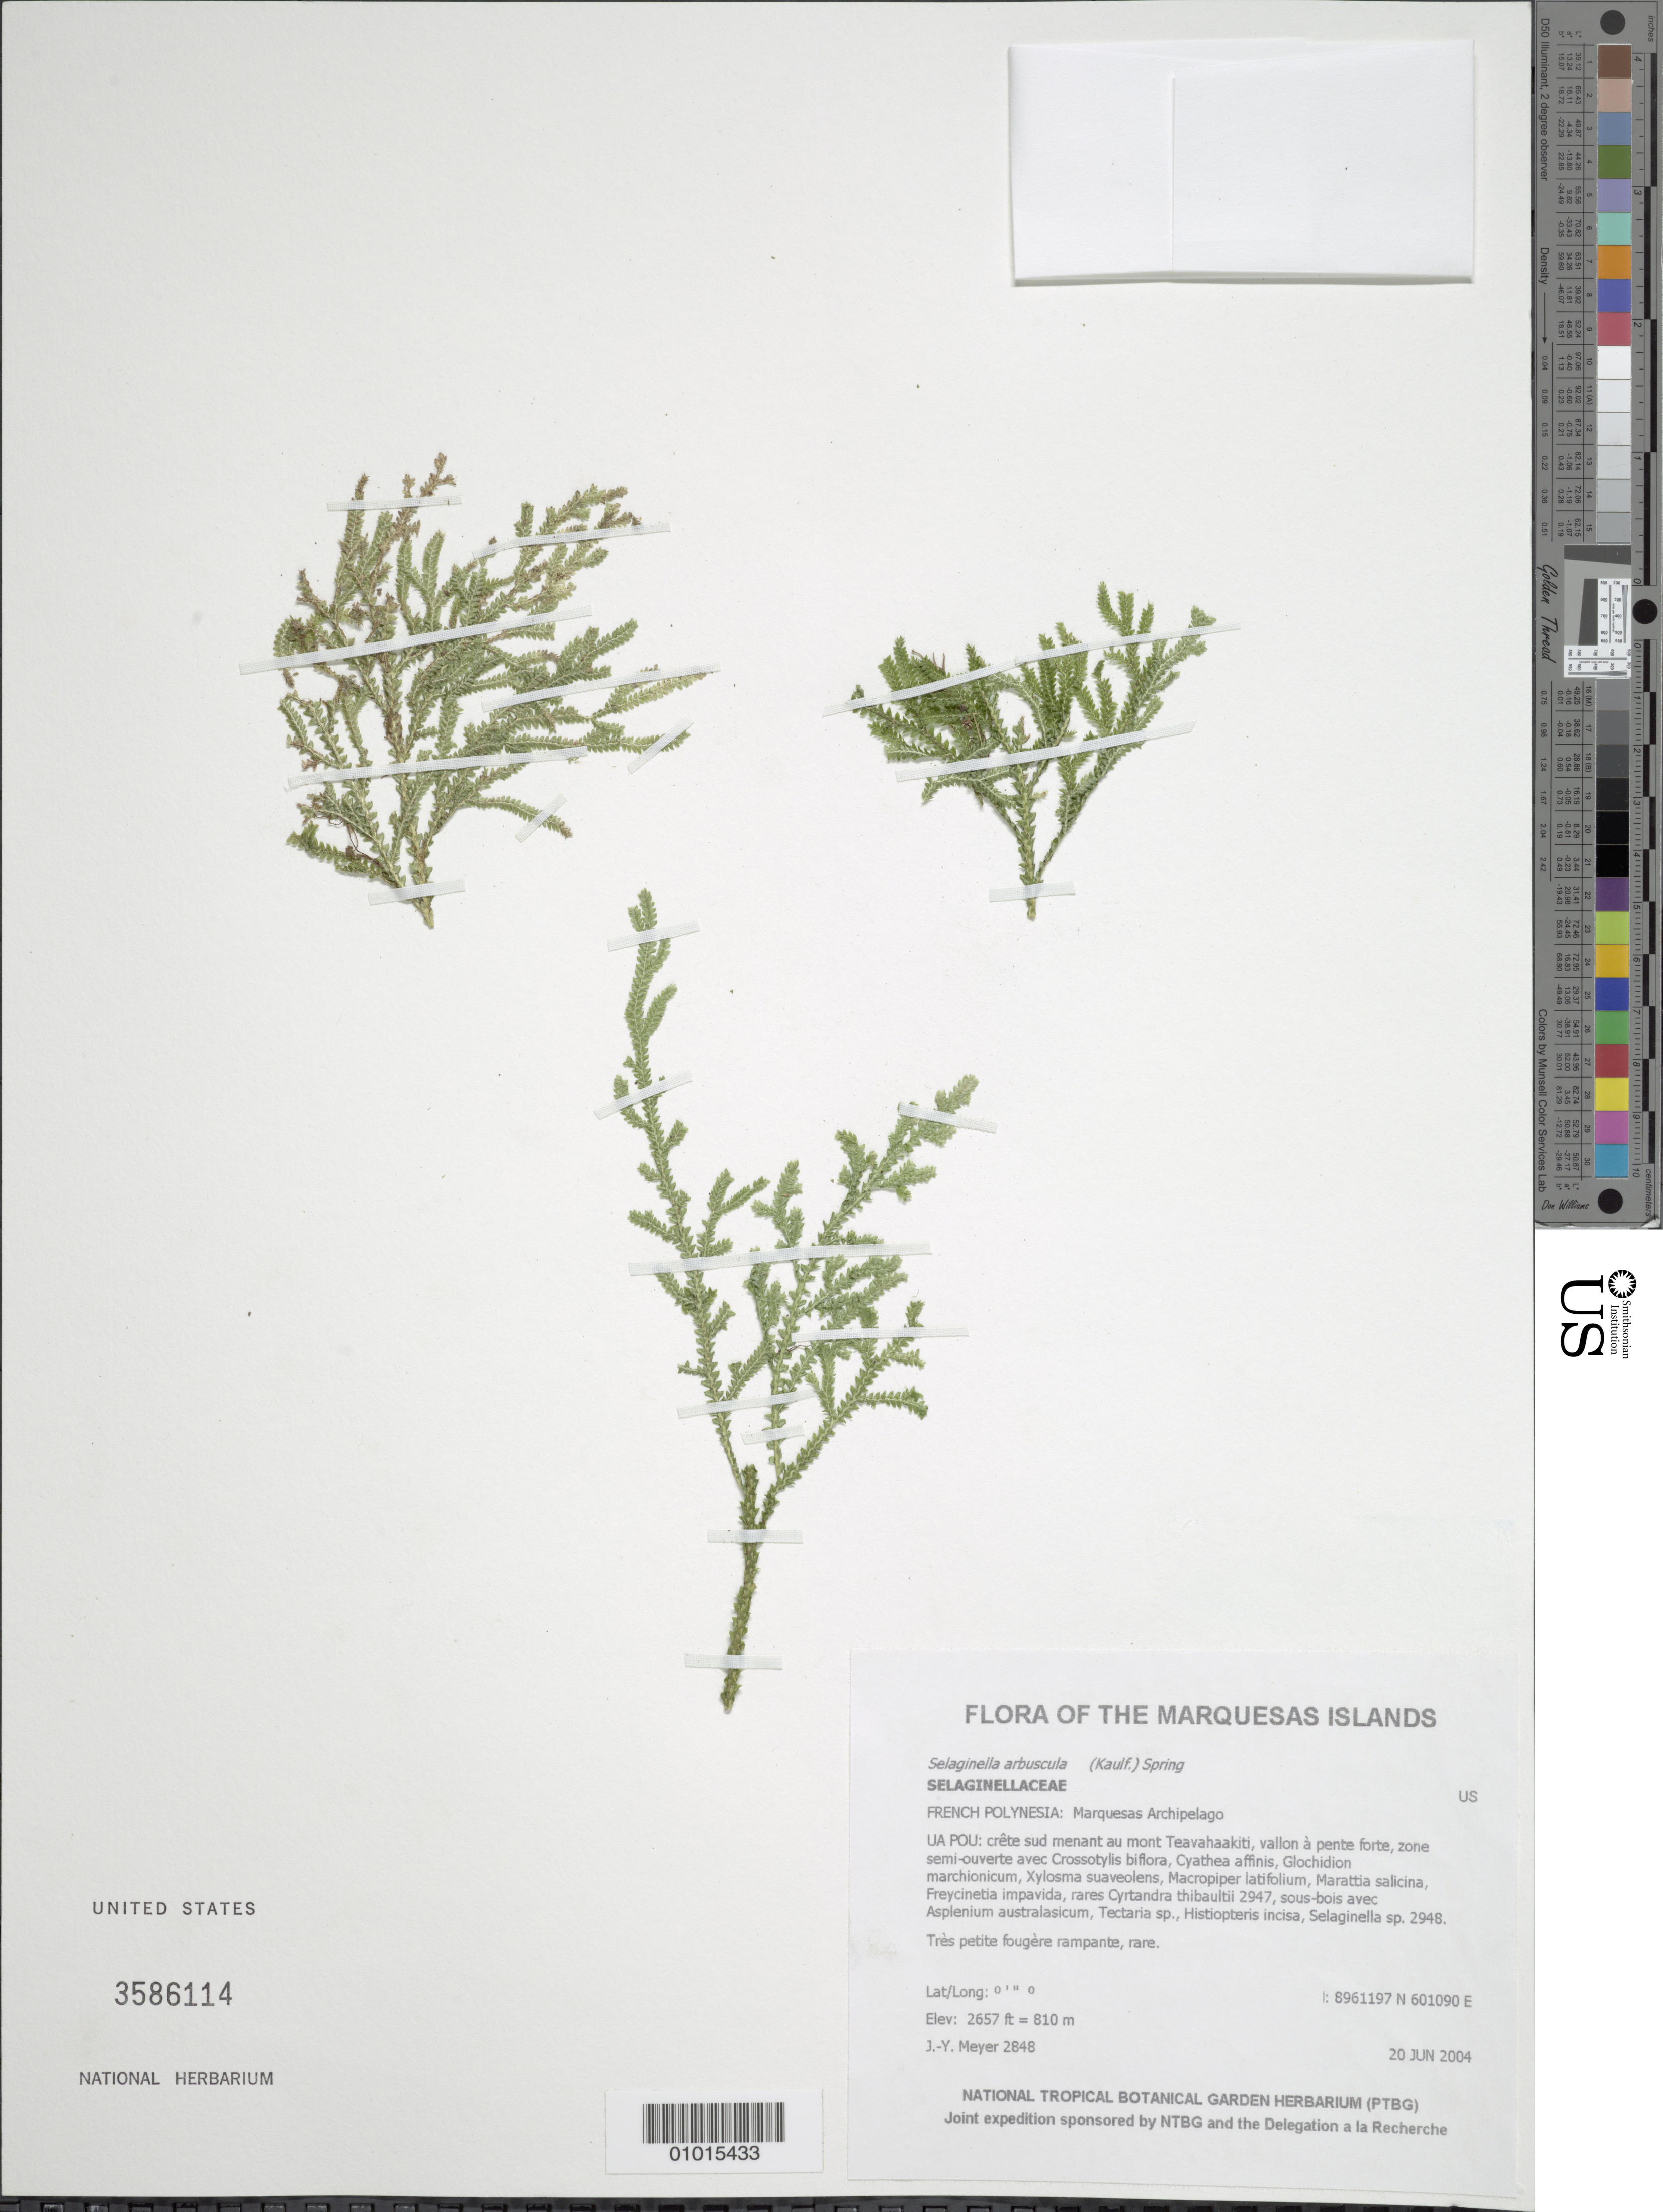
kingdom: Plantae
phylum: Tracheophyta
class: Lycopodiopsida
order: Selaginellales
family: Selaginellaceae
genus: Selaginella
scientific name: Selaginella arbuscula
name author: (Kualf.) Spring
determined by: Lorence, David H., (PTBG), National Tropical Botanical Garden (UNITED STATES)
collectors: J.-Y. Meyer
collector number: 2848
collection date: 2004-06-20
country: French Polynesia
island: Ua Pou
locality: Crete sud menant au mont Teavahaakiti, vallon a pente forte, zone semi-ouverte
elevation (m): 810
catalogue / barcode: US 3586114